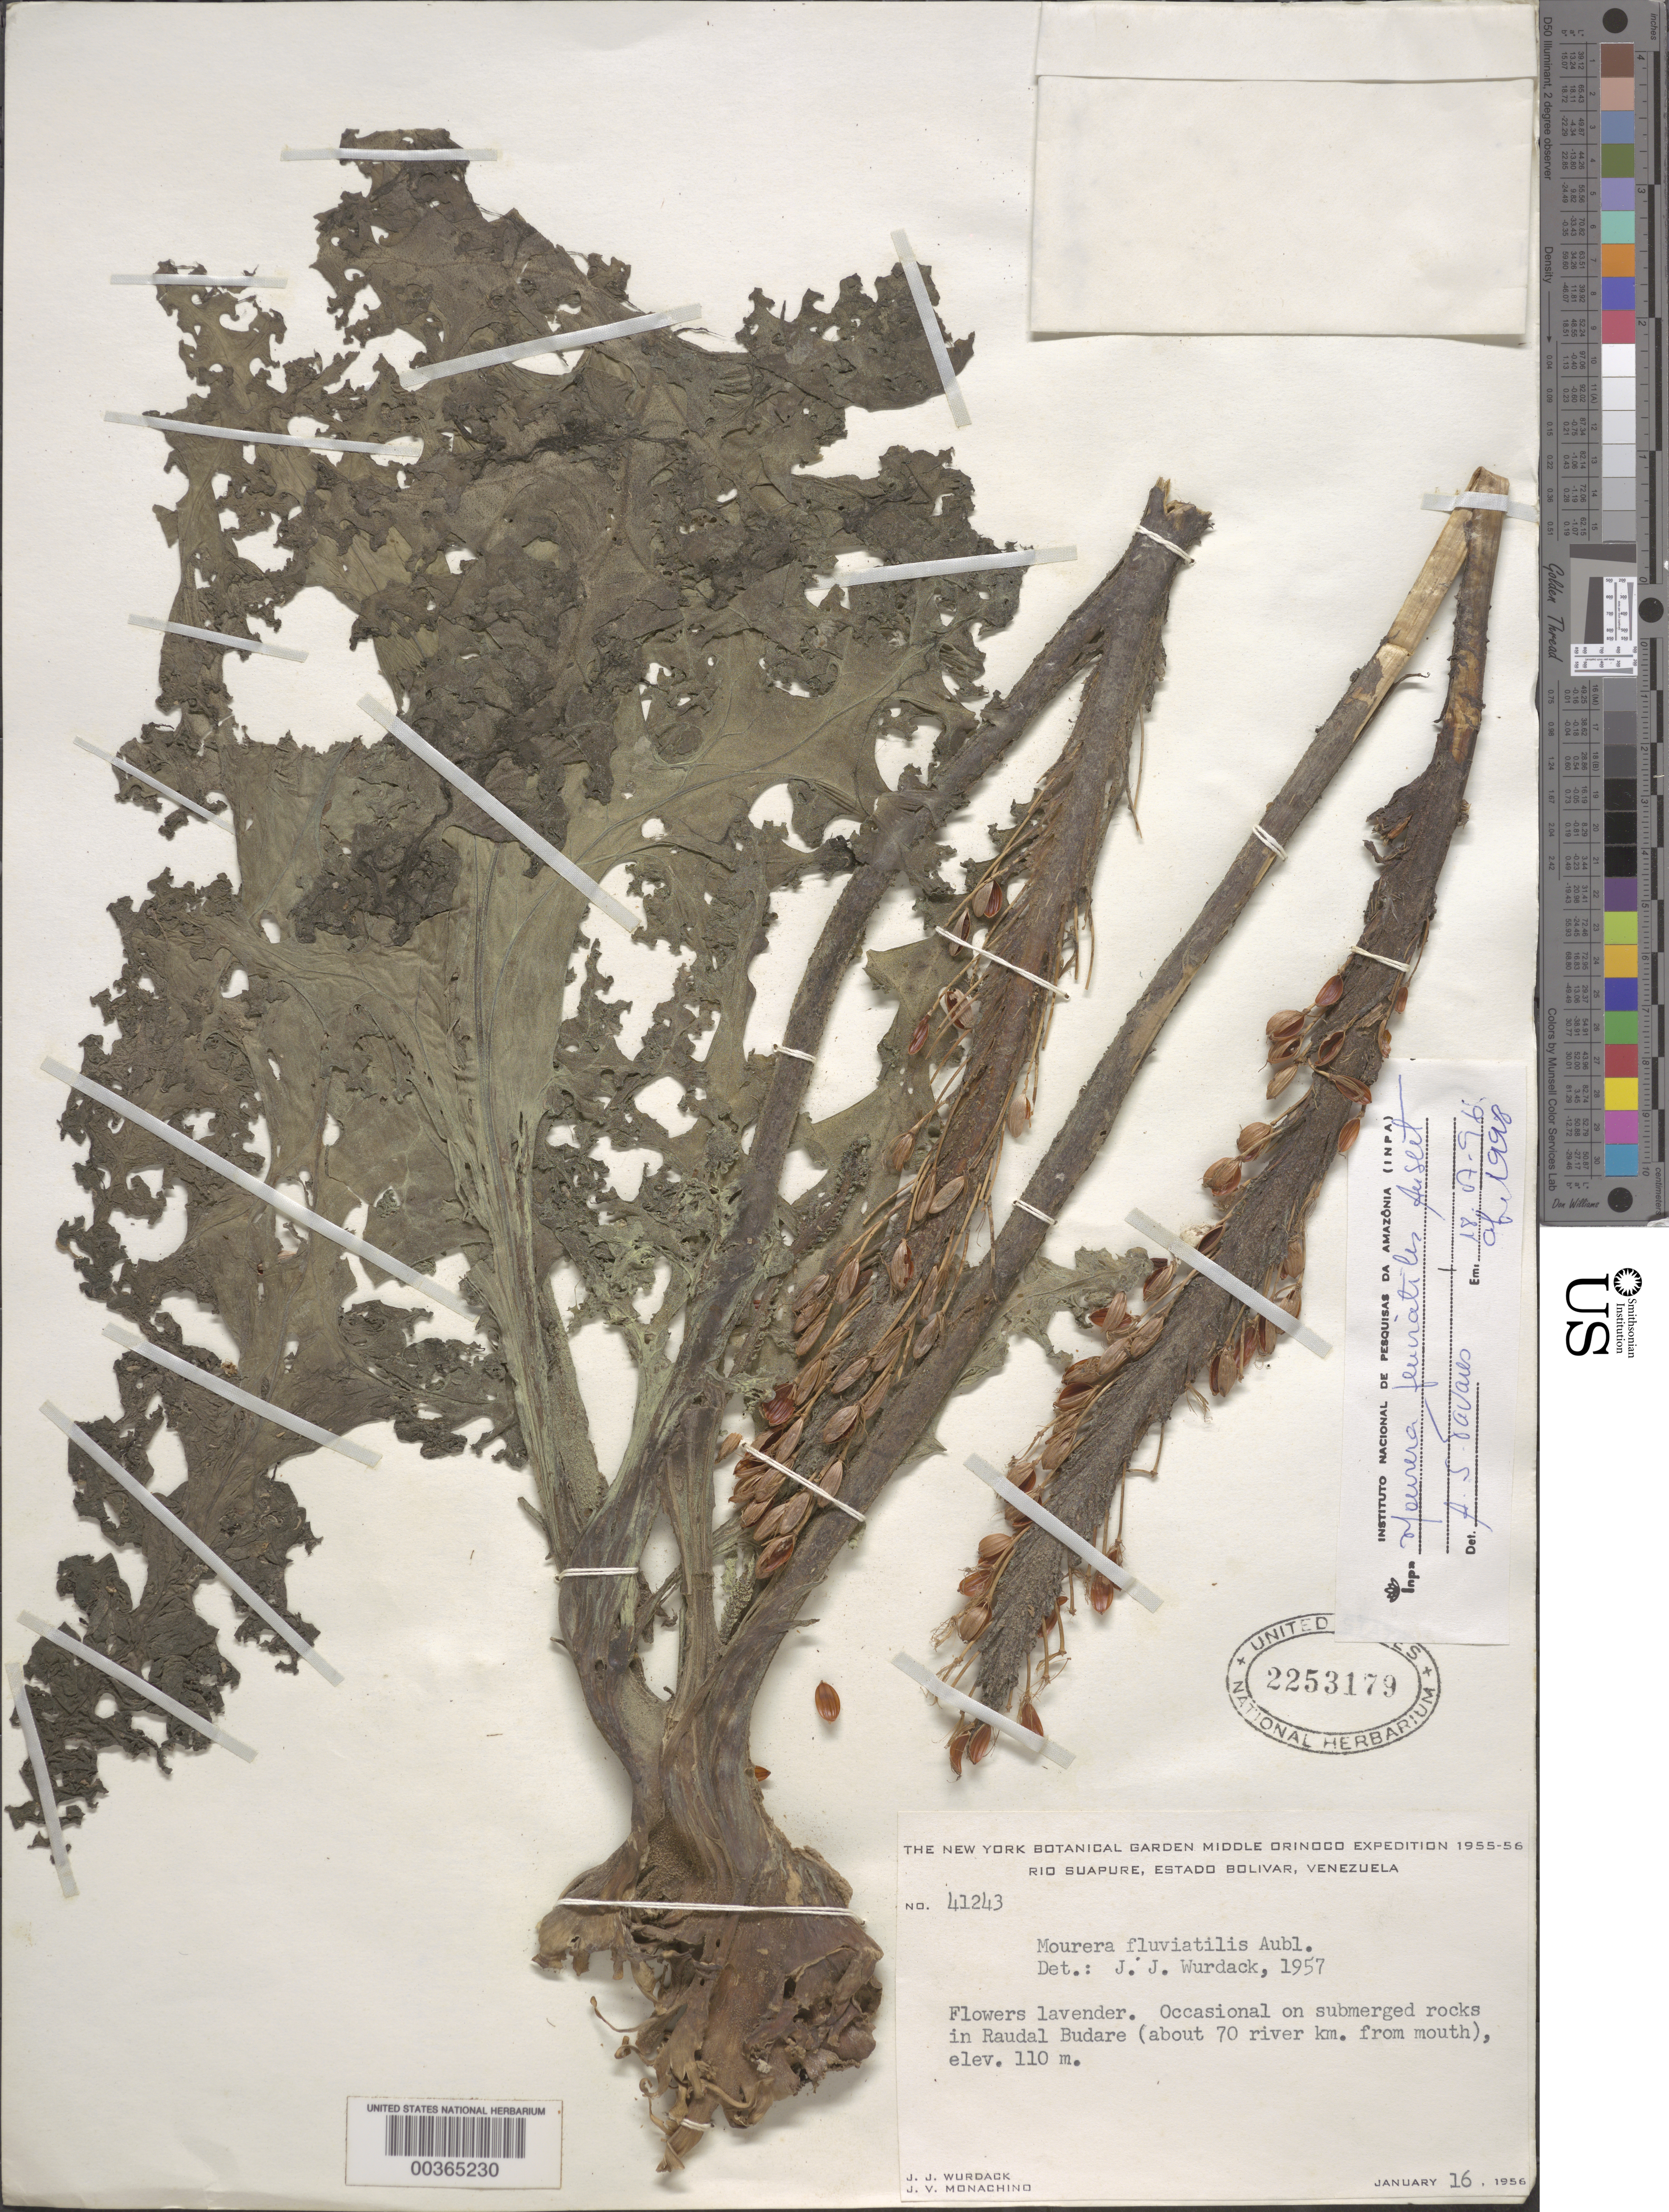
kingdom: Plantae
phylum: Tracheophyta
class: Magnoliopsida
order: Malpighiales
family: Podostemaceae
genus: Mourera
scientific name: Mourera fluviatilis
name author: Aubl.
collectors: J. J. Wurdack & J. V. Monachino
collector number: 41243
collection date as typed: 16 Jan 1956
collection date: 1956-01-16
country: Venezuela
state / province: Bolivar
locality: Raudal budare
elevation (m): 110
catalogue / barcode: US 2253179